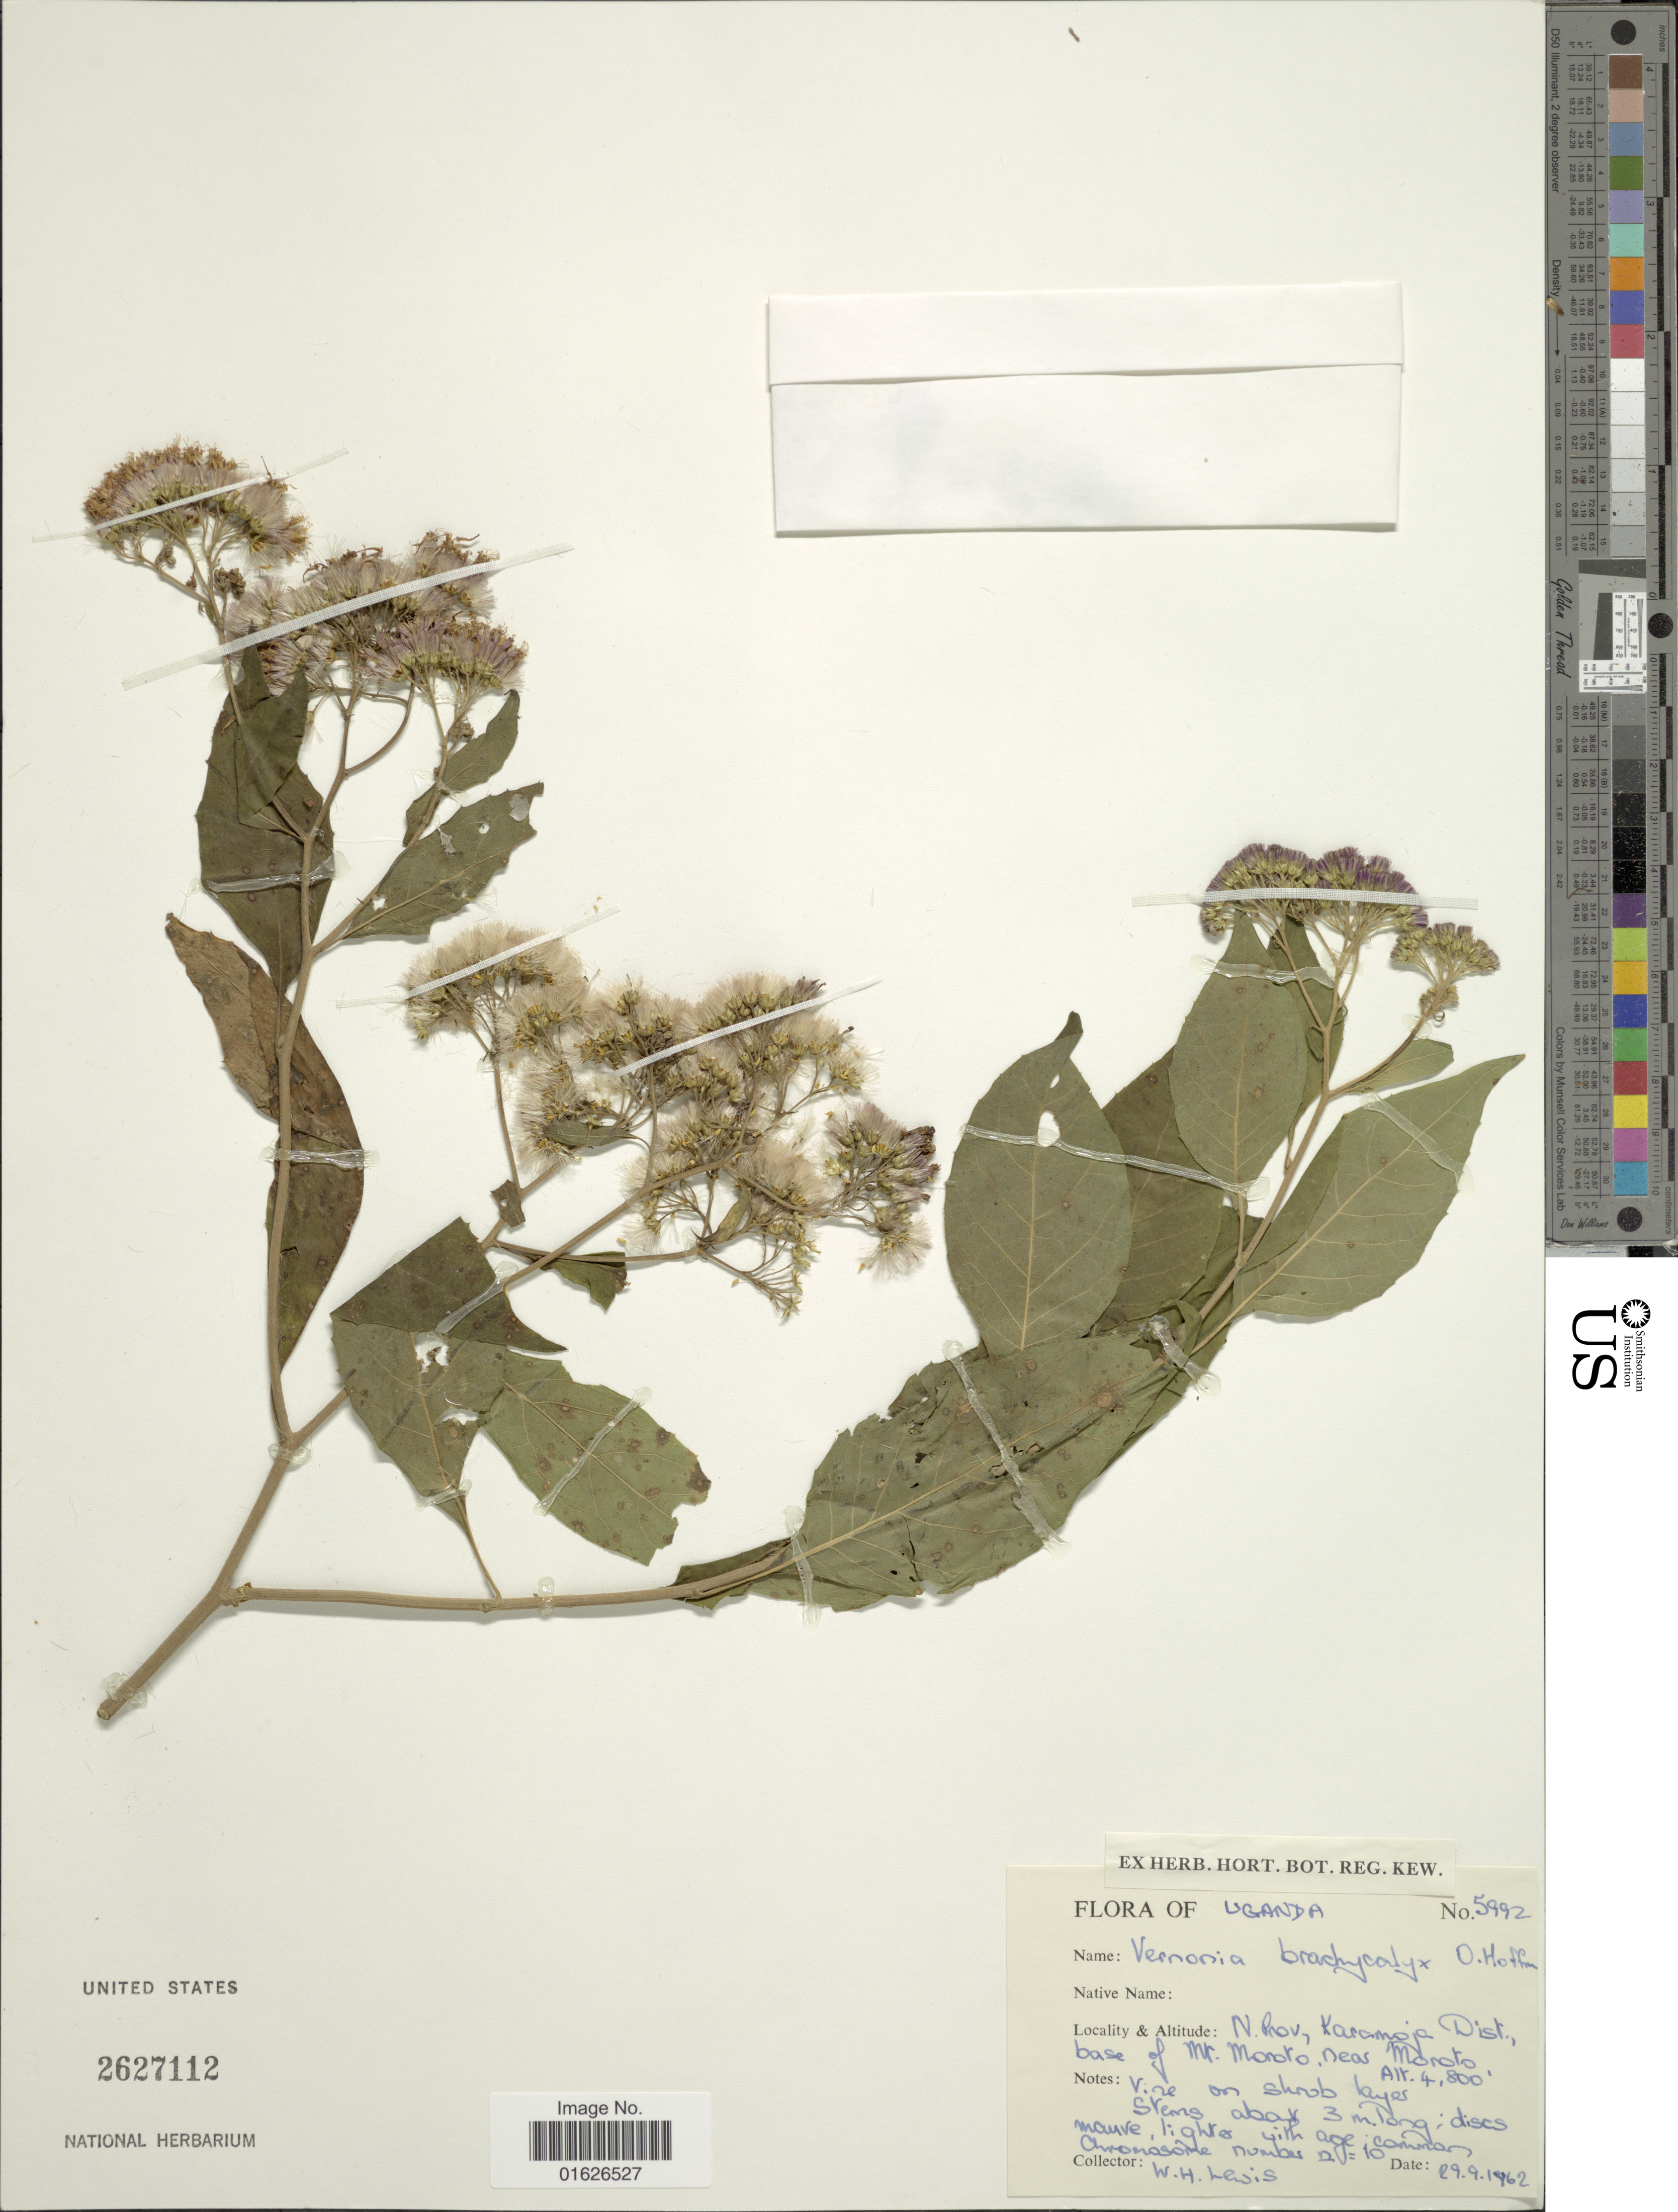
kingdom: Plantae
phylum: Tracheophyta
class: Magnoliopsida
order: Asterales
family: Asteraceae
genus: Vernonia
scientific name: Vernonia brachycalyx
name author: O. Hoffm.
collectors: W. H. Lewis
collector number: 5992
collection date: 1962-09-29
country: Uganda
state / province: Northern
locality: N. Prov, Karamoja, Dist. base of Mt.Moroto near Moroto.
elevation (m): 1463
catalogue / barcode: US 2627112